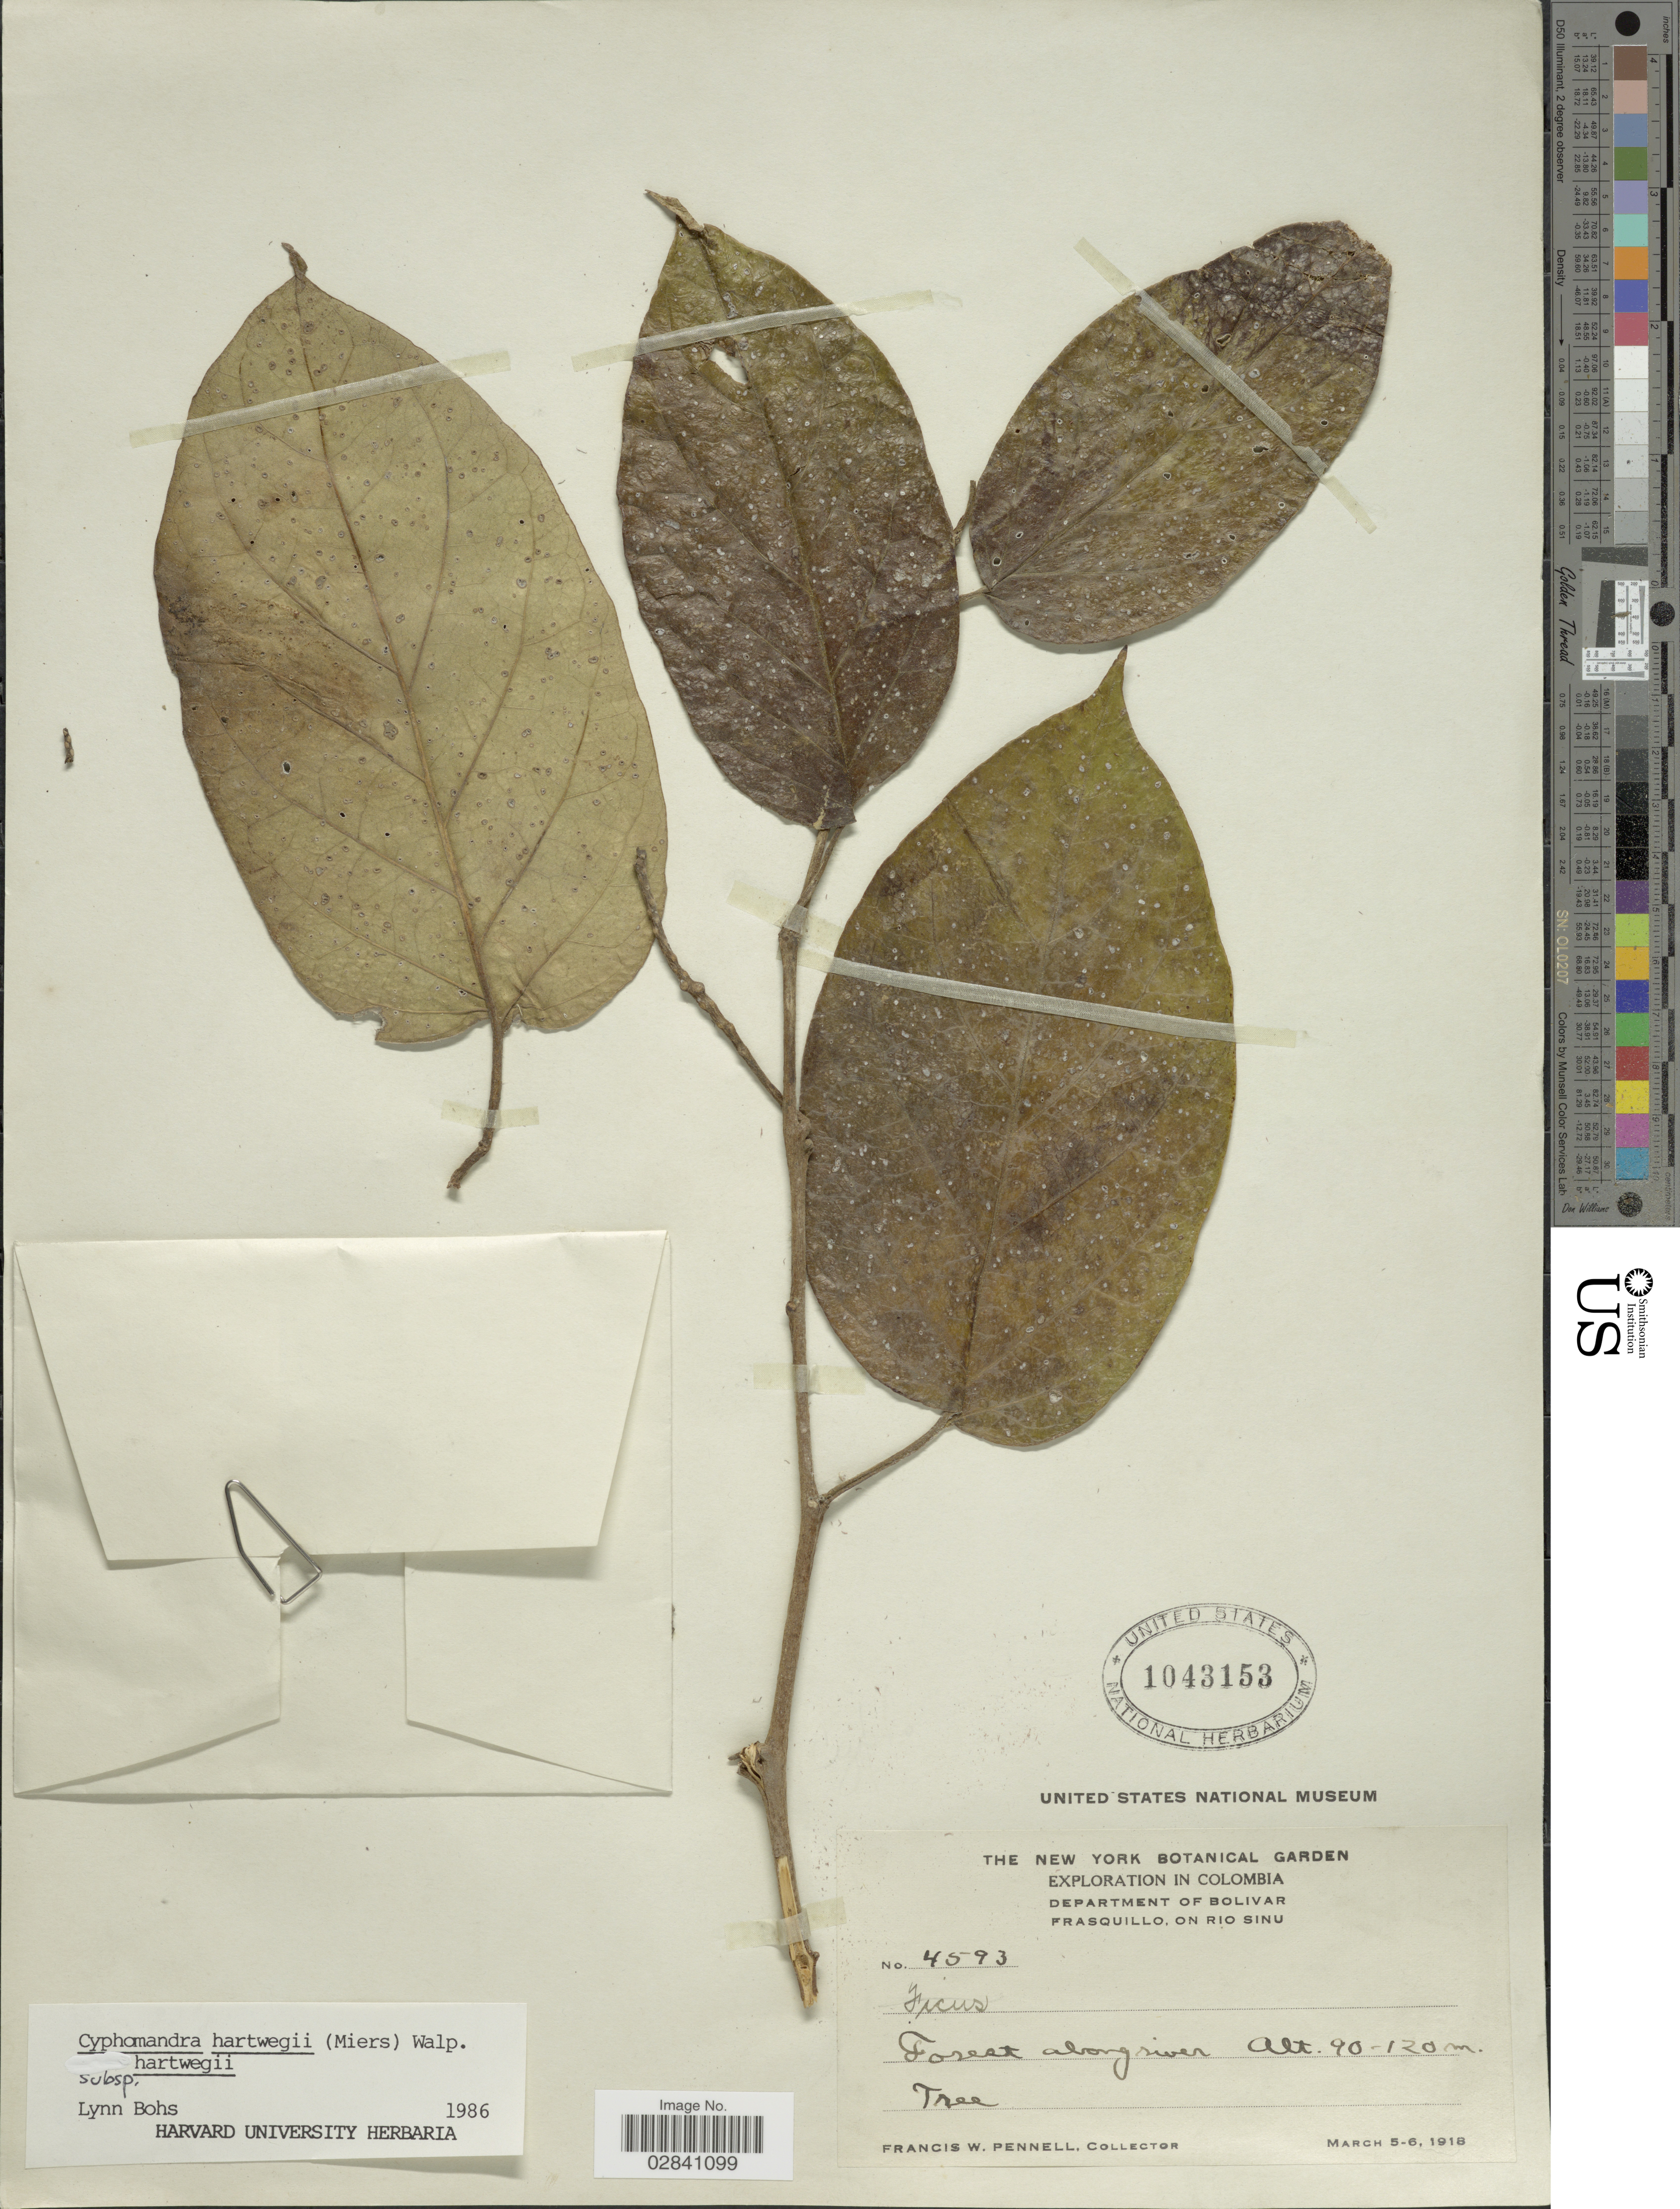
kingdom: Plantae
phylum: Tracheophyta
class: Magnoliopsida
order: Solanales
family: Solanaceae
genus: Cyphomandra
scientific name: Cyphomandra hartwegii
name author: (Miers) Sendtn. ex Walp.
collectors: F. W. Pennell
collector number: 4593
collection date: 1918-03-05/1918-03-06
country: Colombia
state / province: Bolívar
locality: Department of Bolivar. Frasquillo on Rio Sinu.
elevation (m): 90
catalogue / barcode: US 1043153